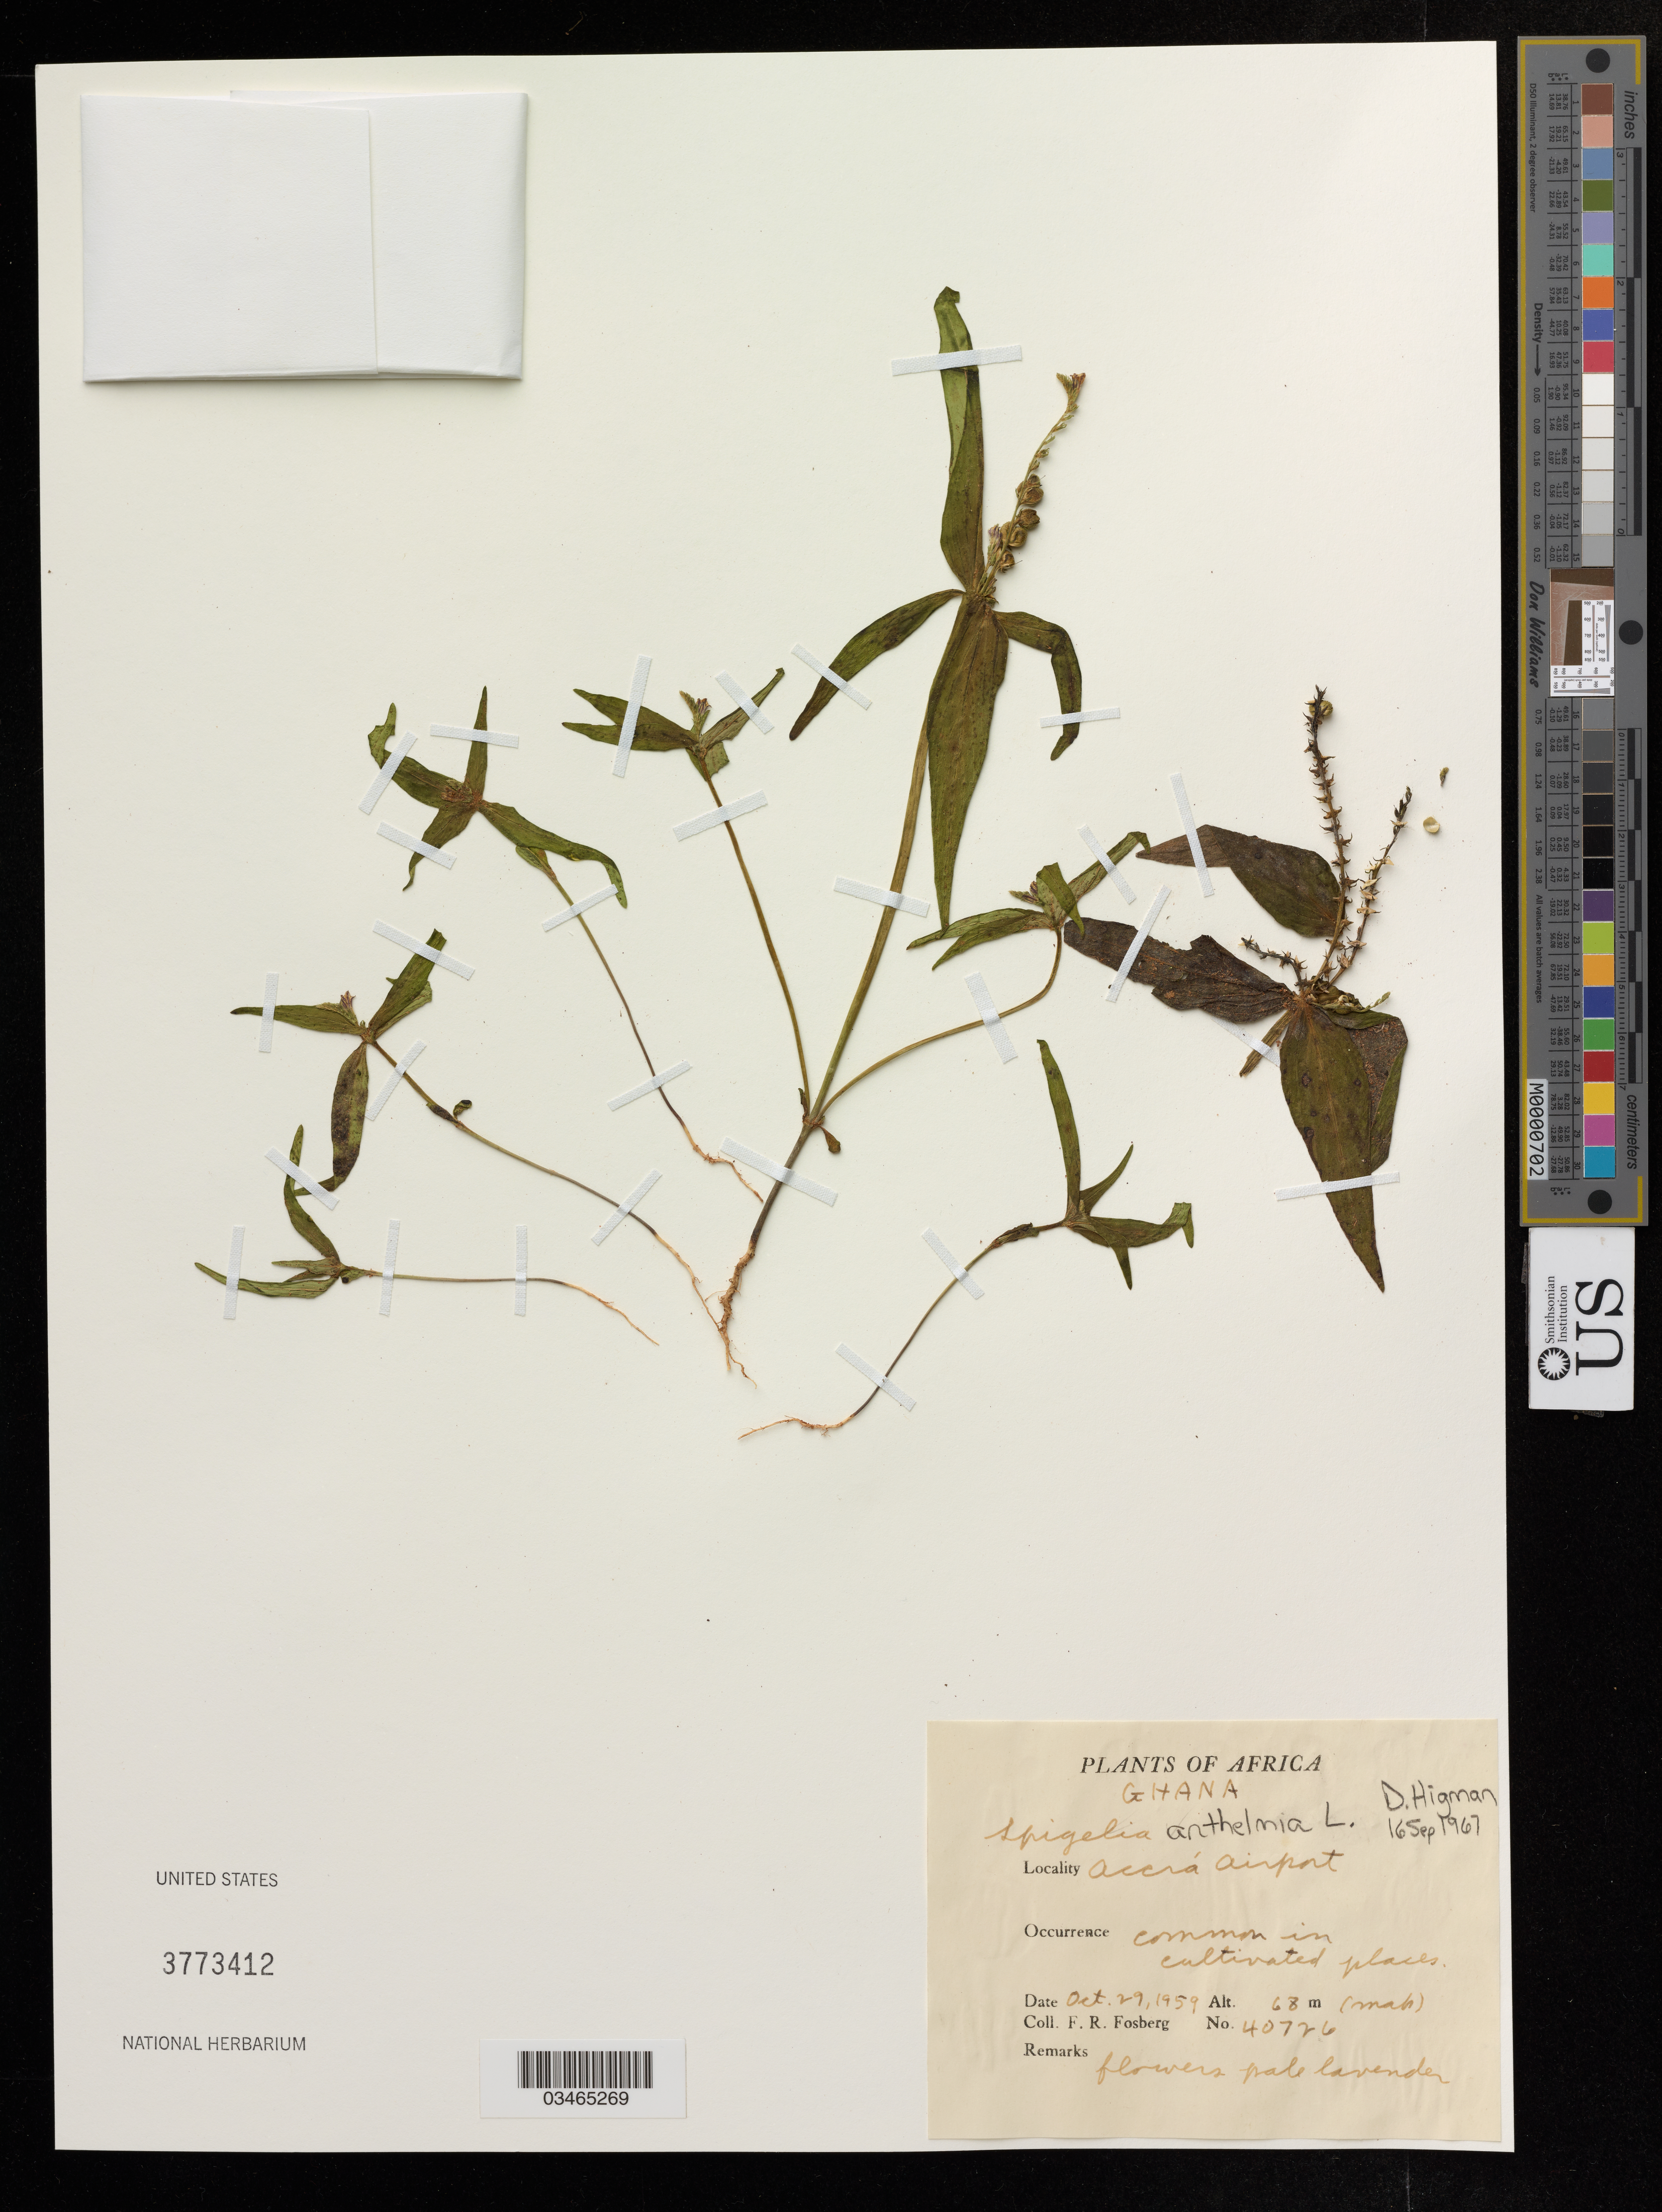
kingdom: Plantae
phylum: Tracheophyta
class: Magnoliopsida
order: Gentianales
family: Loganiaceae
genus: Spigelia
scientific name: Spigelia anthelmia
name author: L.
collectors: F. R. Fosberg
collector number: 40726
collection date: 1959-10-29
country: Ghana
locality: Accrá Airport.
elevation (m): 68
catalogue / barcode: US 3773412